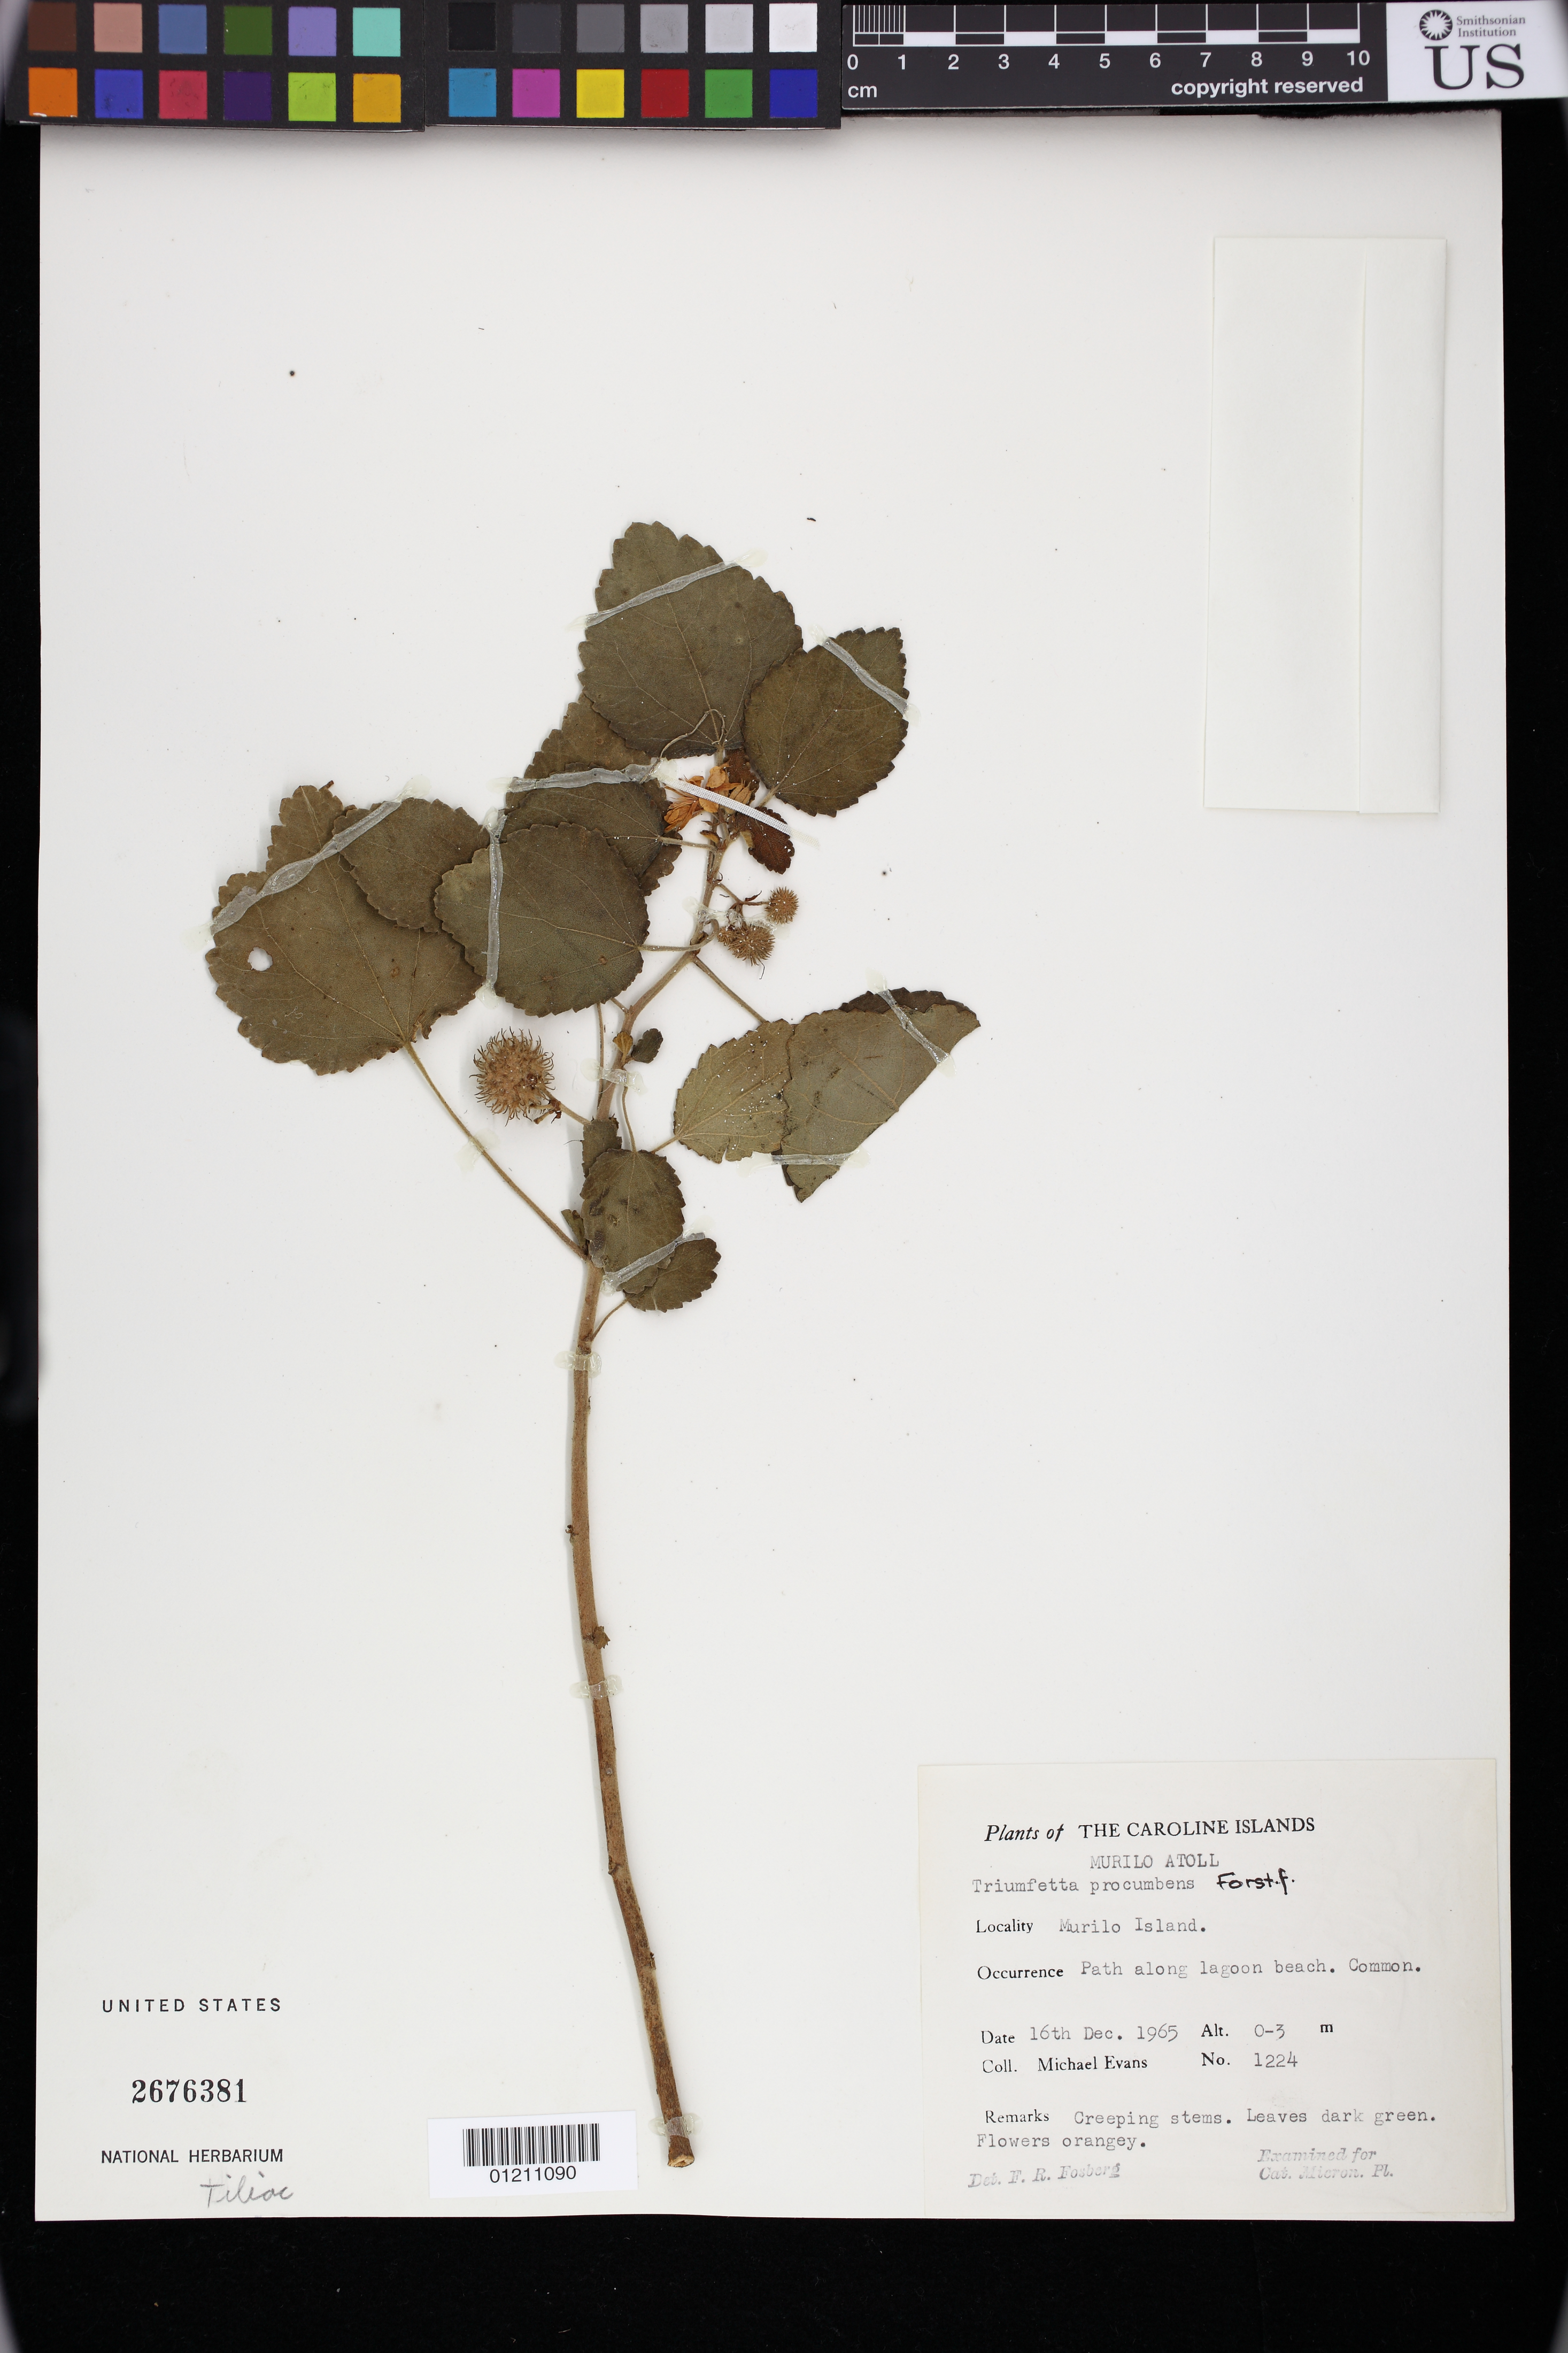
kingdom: Plantae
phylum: Tracheophyta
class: Magnoliopsida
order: Malvales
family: Malvaceae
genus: Triumfetta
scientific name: Triumfetta procumbens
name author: G. Forst.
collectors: M. Evans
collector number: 1224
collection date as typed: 16 Dec 1965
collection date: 1965-12-16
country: Micronesia, Federated States of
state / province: Truk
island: Murilo Atoll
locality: Murilo Atoll, Murilo Island. Path along lagoon beach.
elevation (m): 0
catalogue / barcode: US 2676381